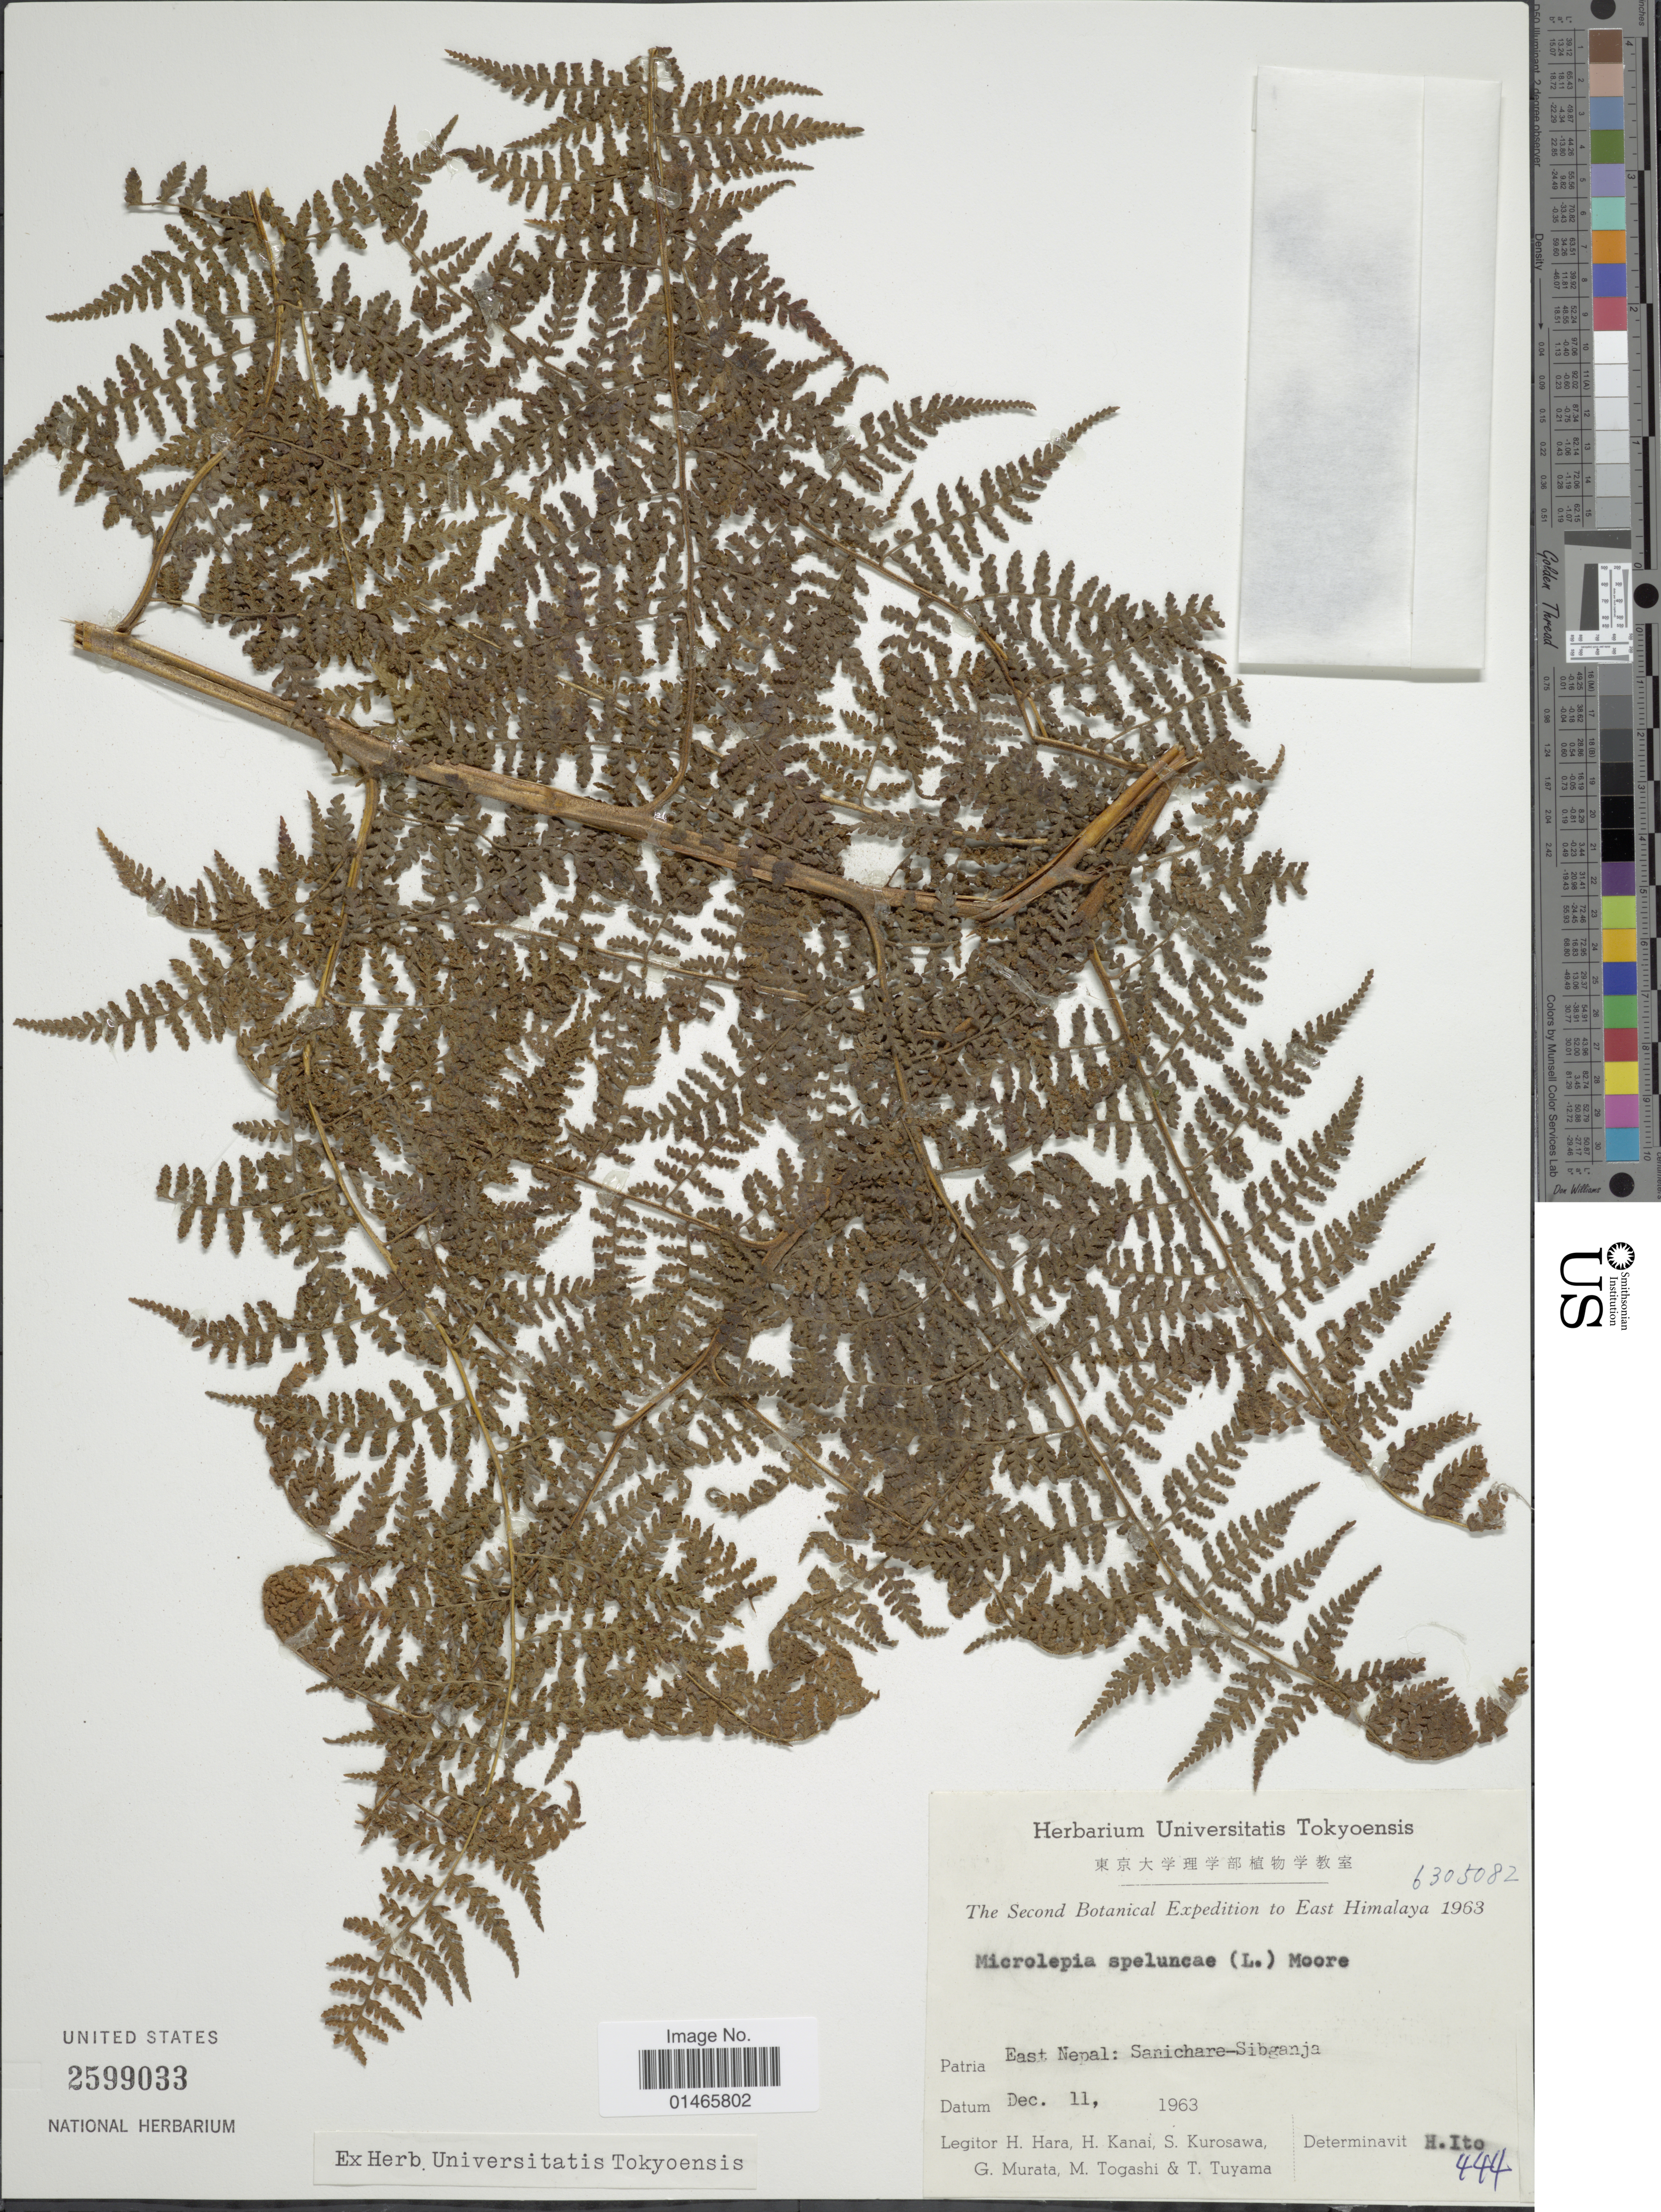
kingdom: Plantae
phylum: Tracheophyta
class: Polypodiopsida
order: Polypodiales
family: Dennstaedtiaceae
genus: Microlepia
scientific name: Microlepia speluncae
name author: (L.) T. Moore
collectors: H. Hara, H. Kanai, S. Kurosawa, G. Murata & et al.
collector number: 6305082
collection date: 1963-12-11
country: Nepal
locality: East Nepal: Sanichare-Sibganja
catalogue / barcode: US 2599033